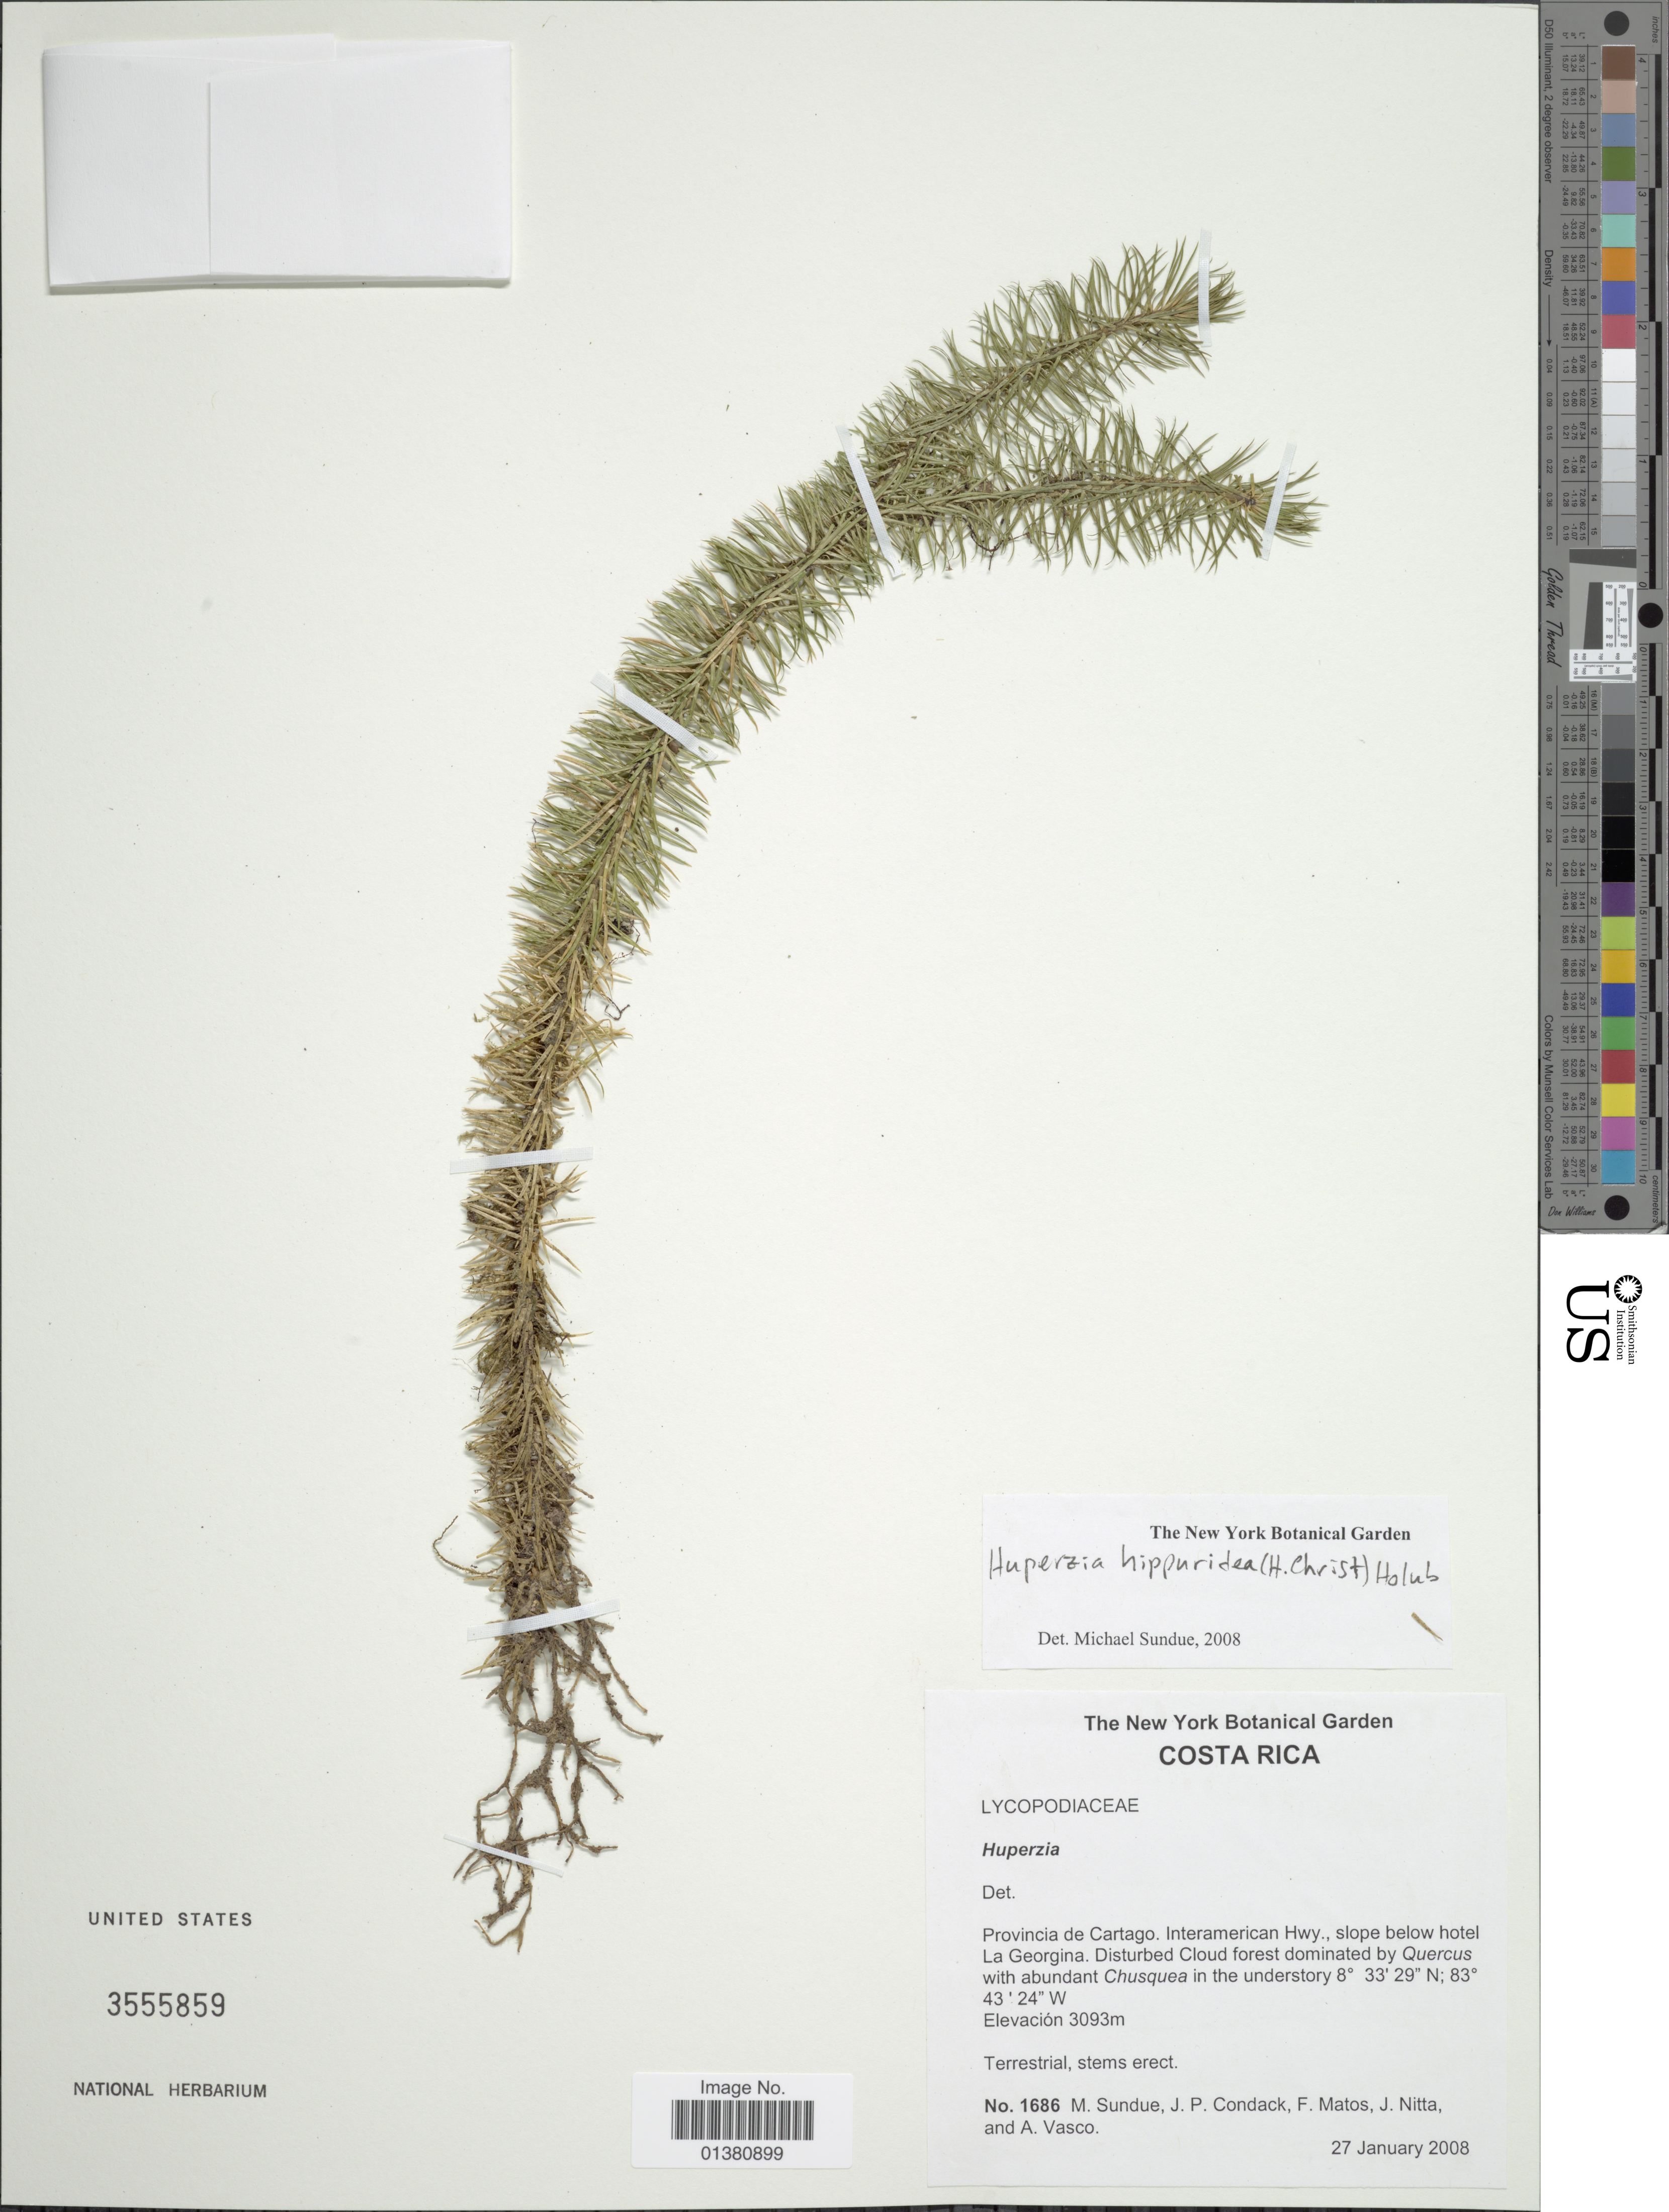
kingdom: Plantae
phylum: Tracheophyta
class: Lycopodiopsida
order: Lycopodiales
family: Lycopodiaceae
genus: Phlegmariurus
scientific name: Phlegmariurus hippurideus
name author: (Christ) B. Øllg.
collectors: M. Sundue, J. Condack, F. Matos, J. Nitta & A. Vasco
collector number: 1686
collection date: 2008-01-27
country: Costa Rica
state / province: Cartago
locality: Provincia de Cartago. Interamerican Hwy., slope below hotel La Georgina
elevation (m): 3093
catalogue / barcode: US 3555859